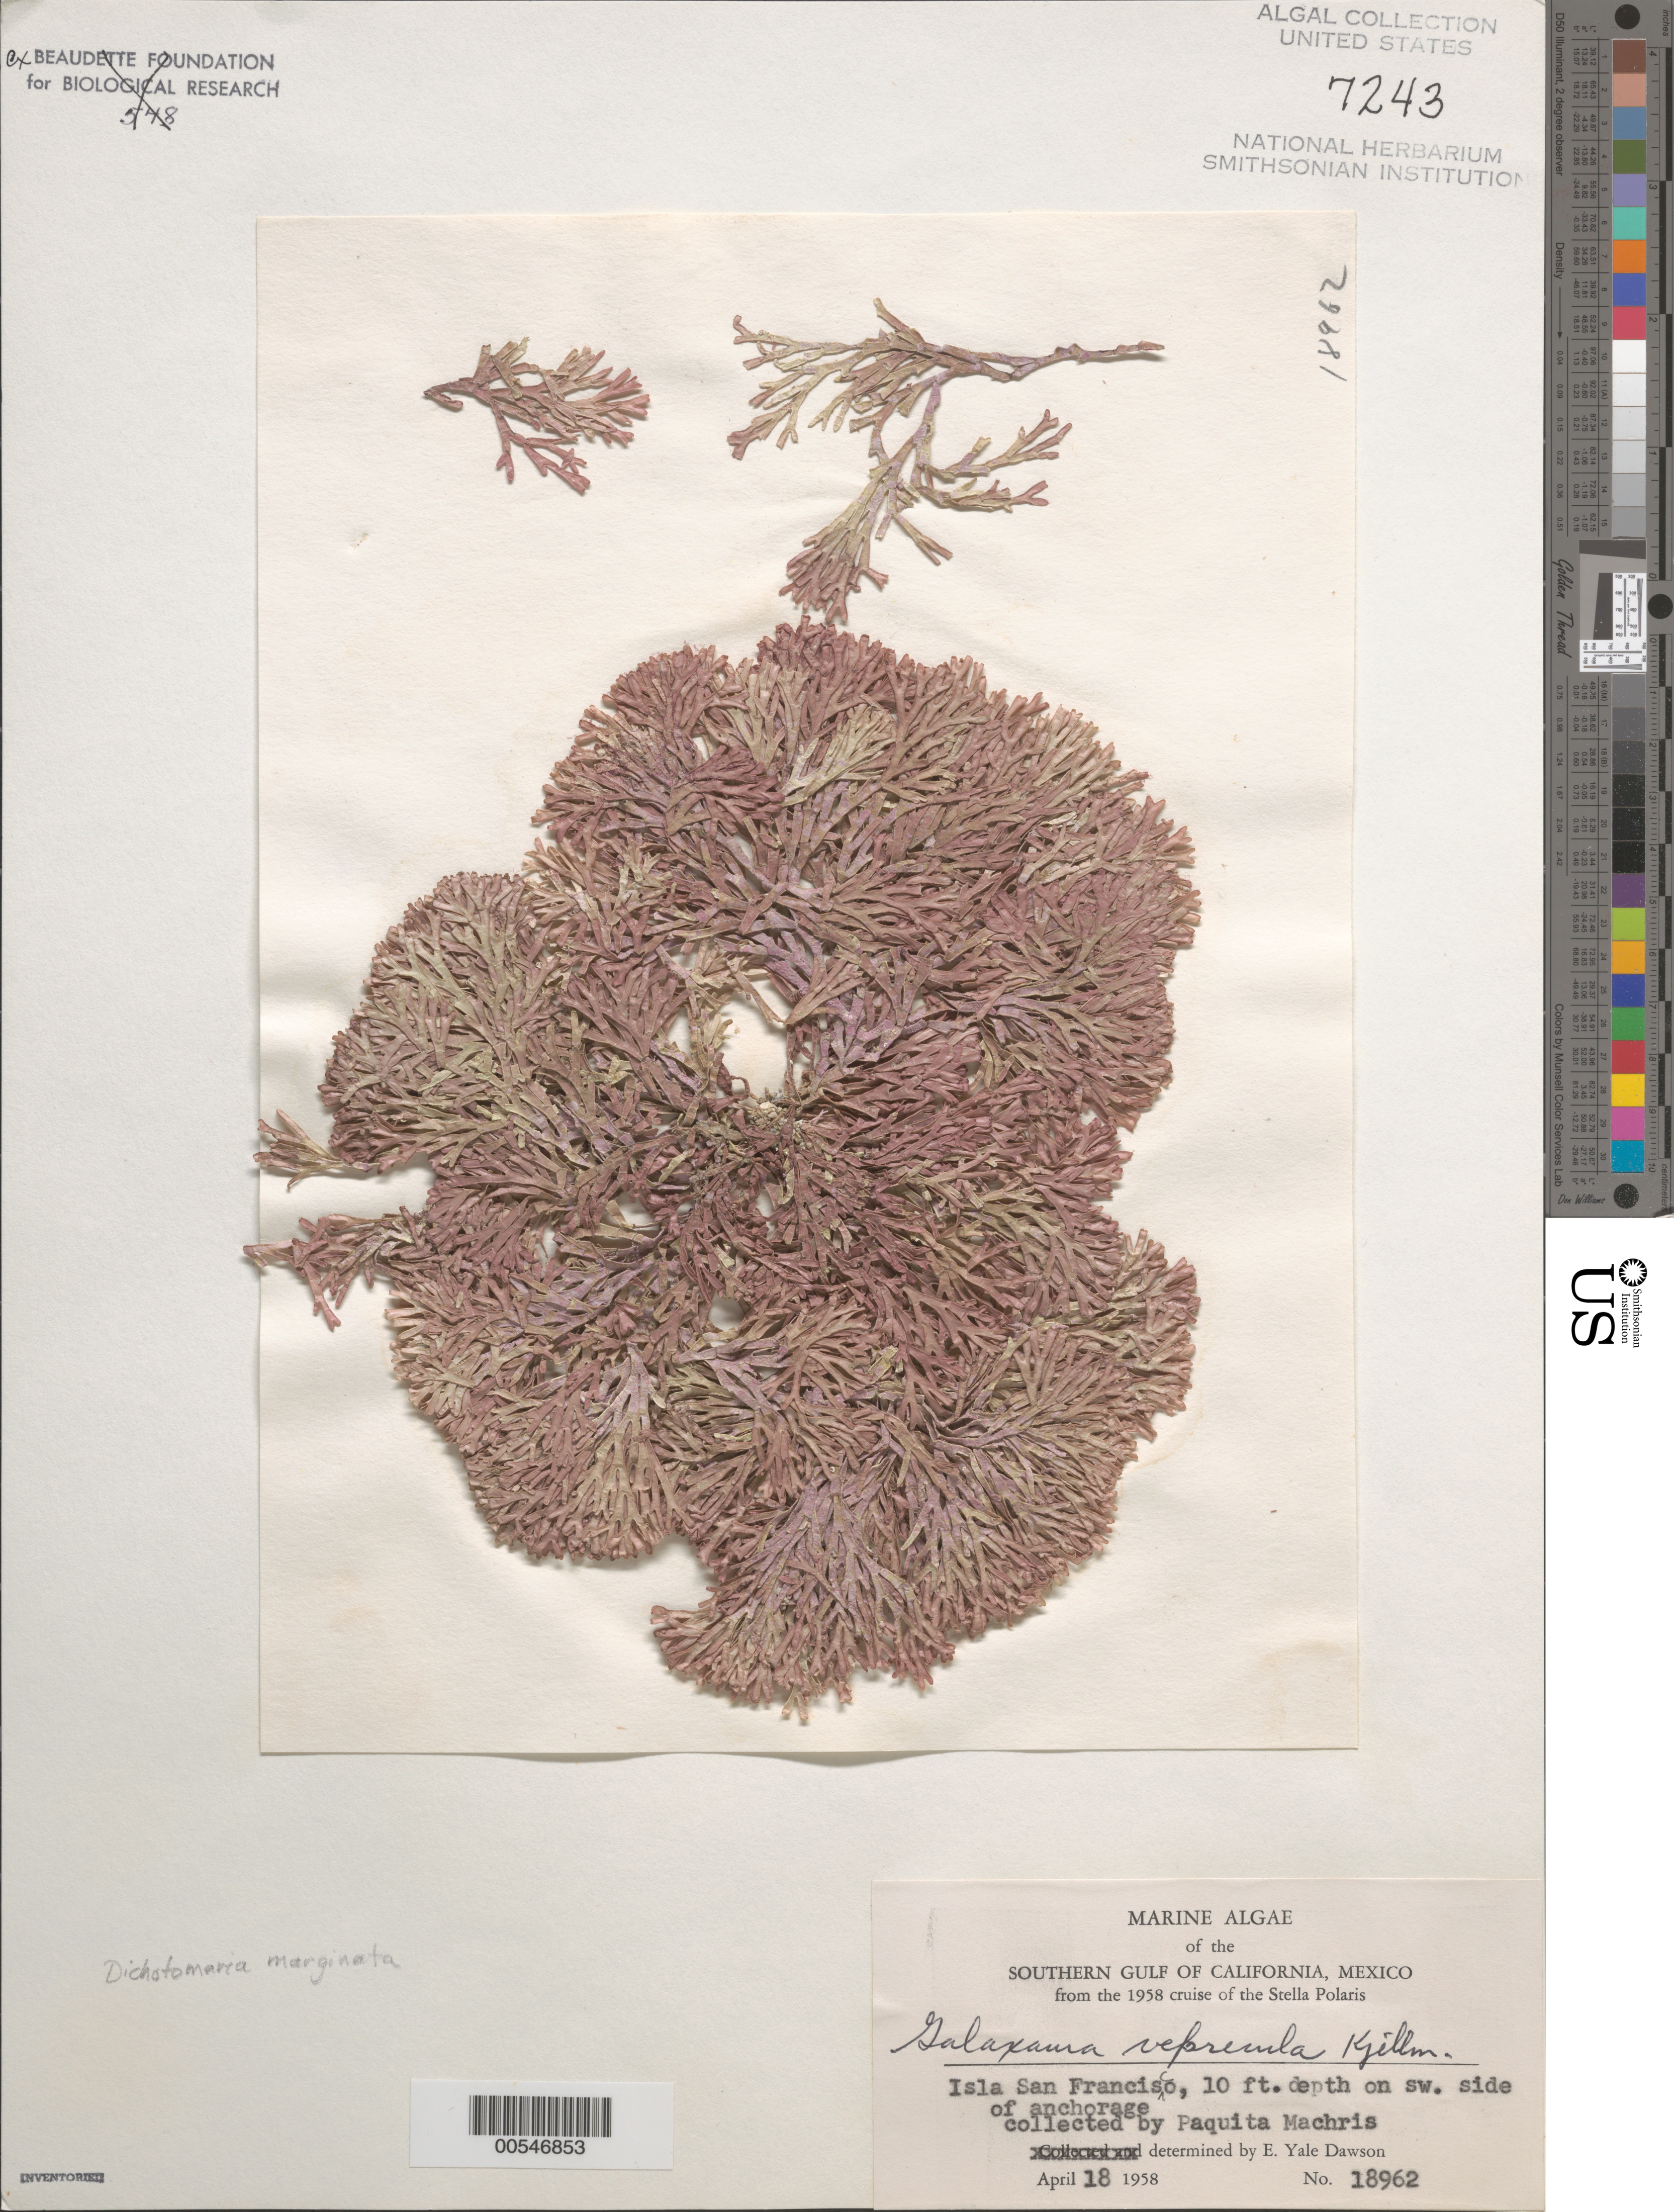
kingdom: Plantae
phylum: Rhodophyta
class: Florideophyceae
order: Nemaliales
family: Galaxauraceae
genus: Galaxaura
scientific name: Galaxaura veprecula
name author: Kjellm.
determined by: Dawson, E. Y.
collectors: P. Machris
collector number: EYD 18962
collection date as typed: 18 Apr 1958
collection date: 1958-04-18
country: Mexico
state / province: Baja California Sur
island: Isla San Francisco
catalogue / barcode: US 7243